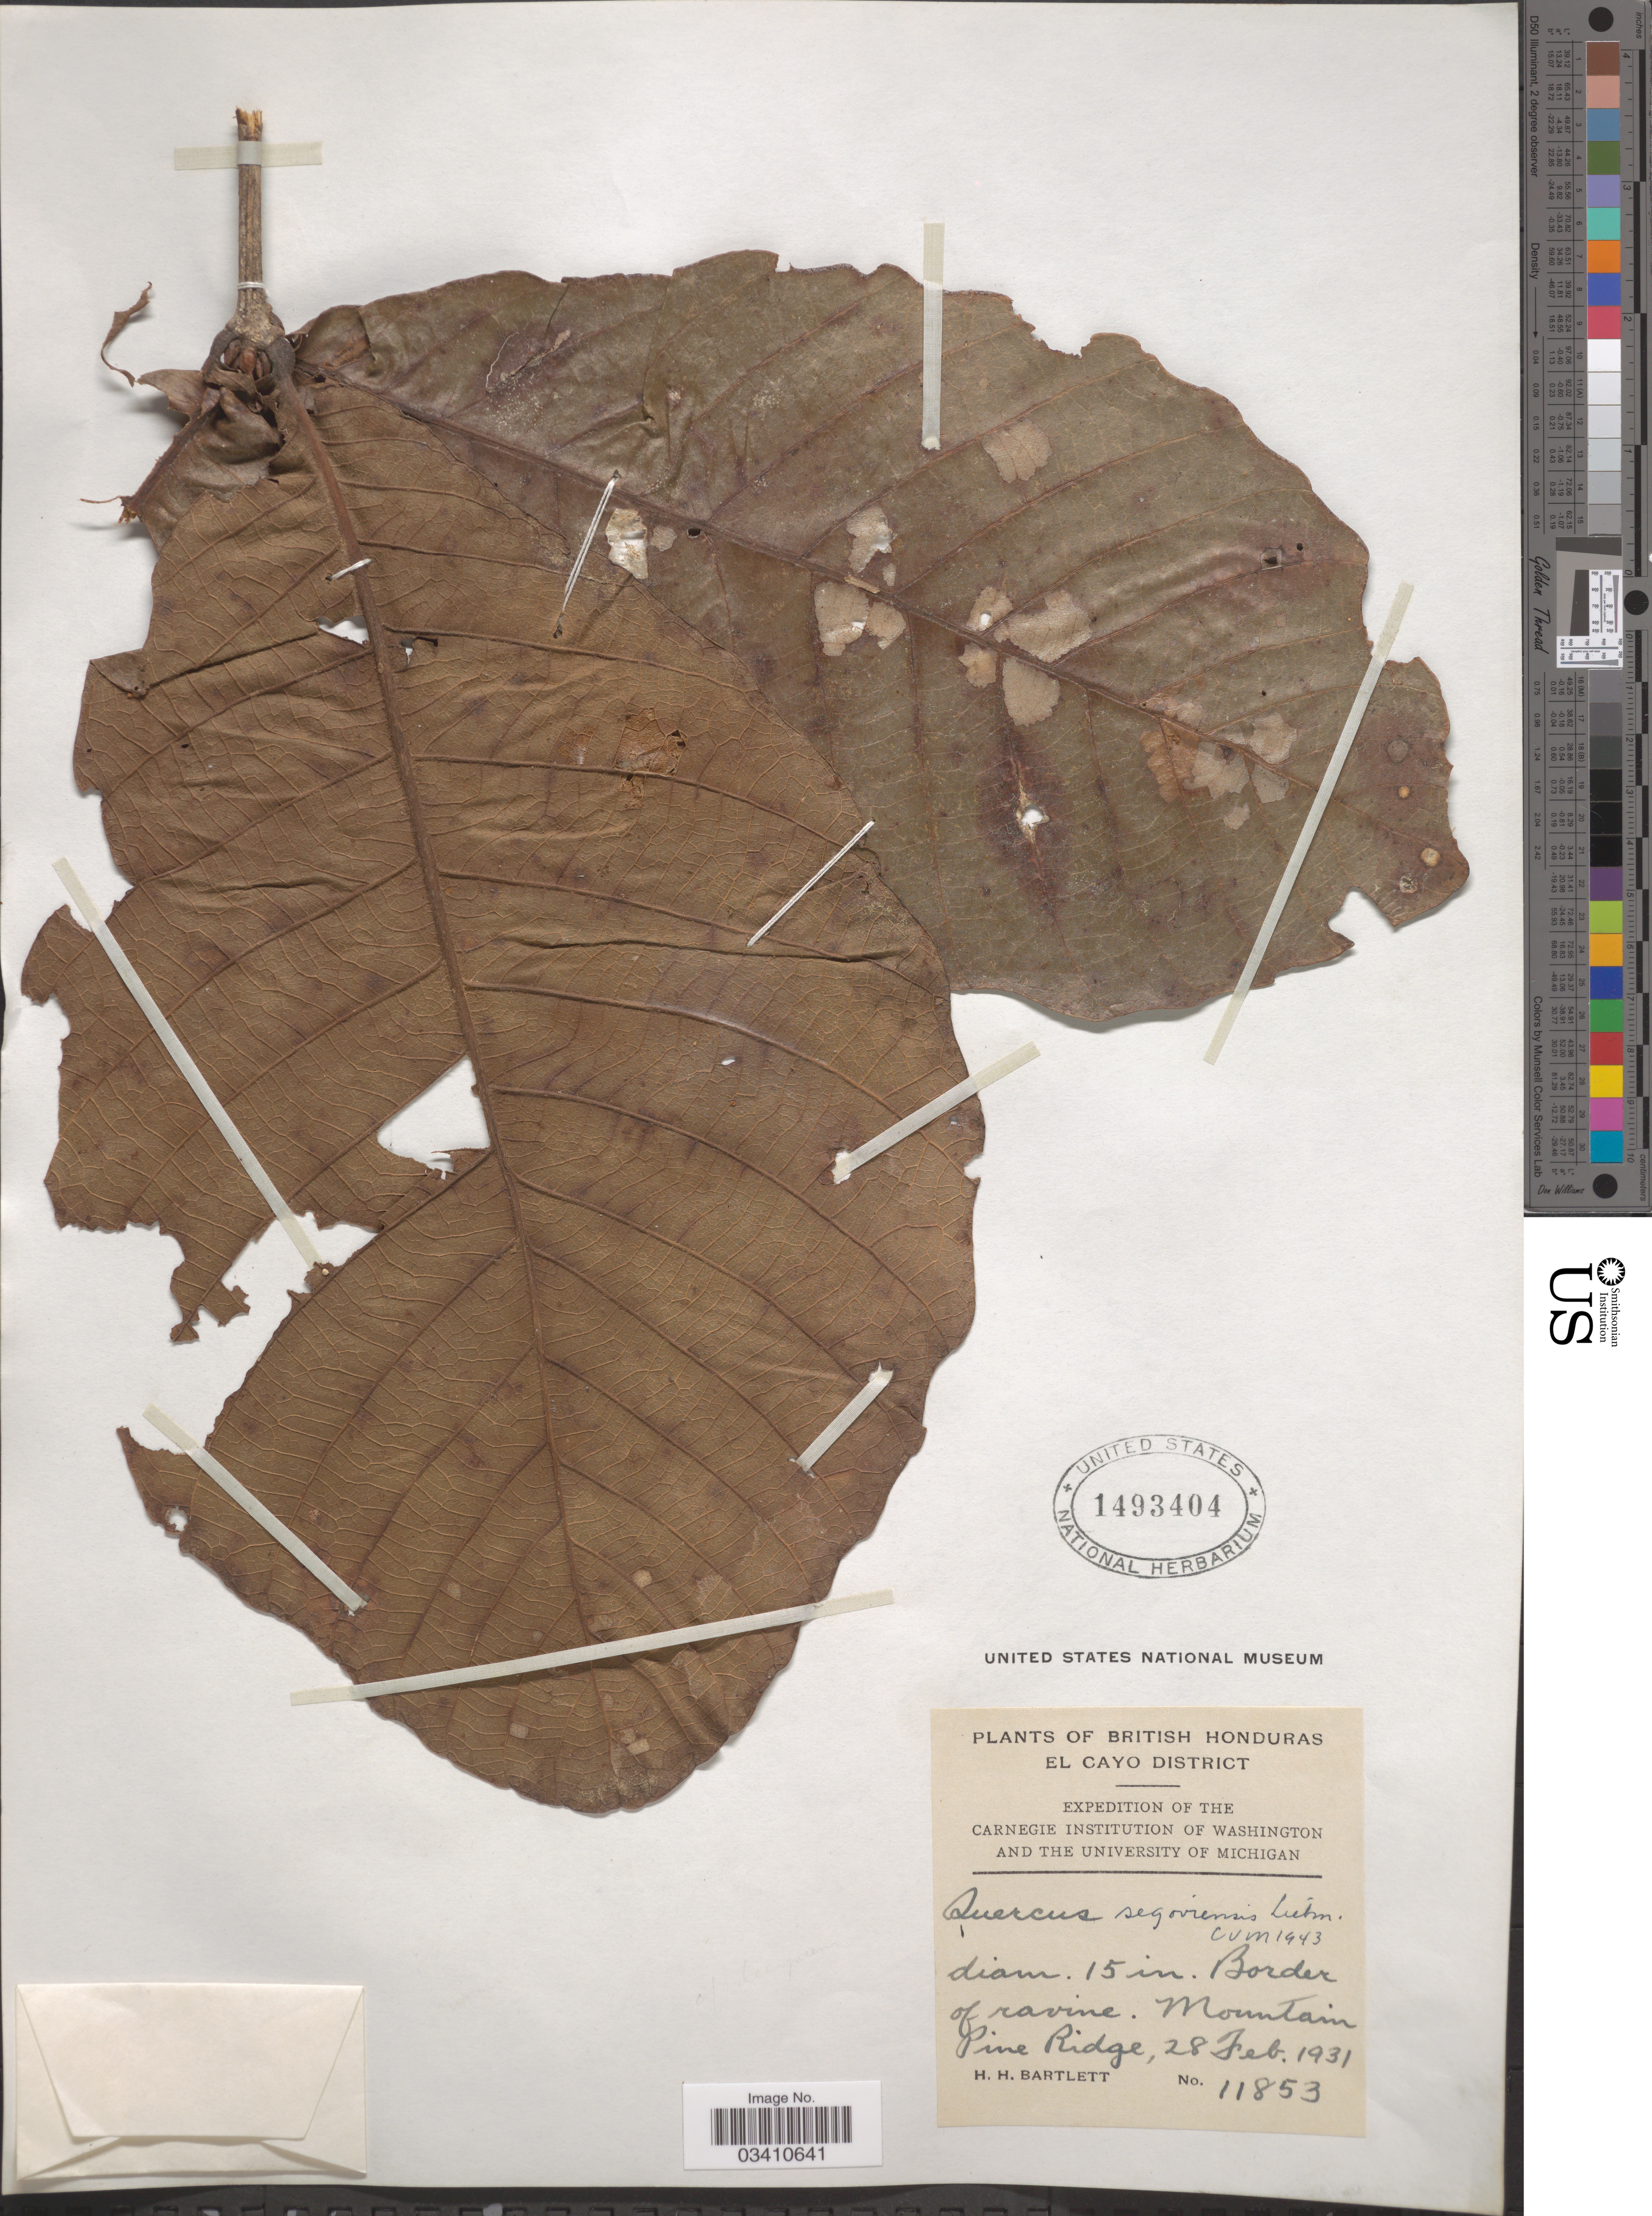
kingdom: Plantae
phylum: Tracheophyta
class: Magnoliopsida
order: Fagales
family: Fagaceae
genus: Quercus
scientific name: Quercus segoviensis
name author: Liebm.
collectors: H. H. Bartlett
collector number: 11853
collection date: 1931-02-28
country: Belize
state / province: Cayo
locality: British Honduras. El Cayo District. Mountain Pine Ridge.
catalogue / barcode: US 1493404